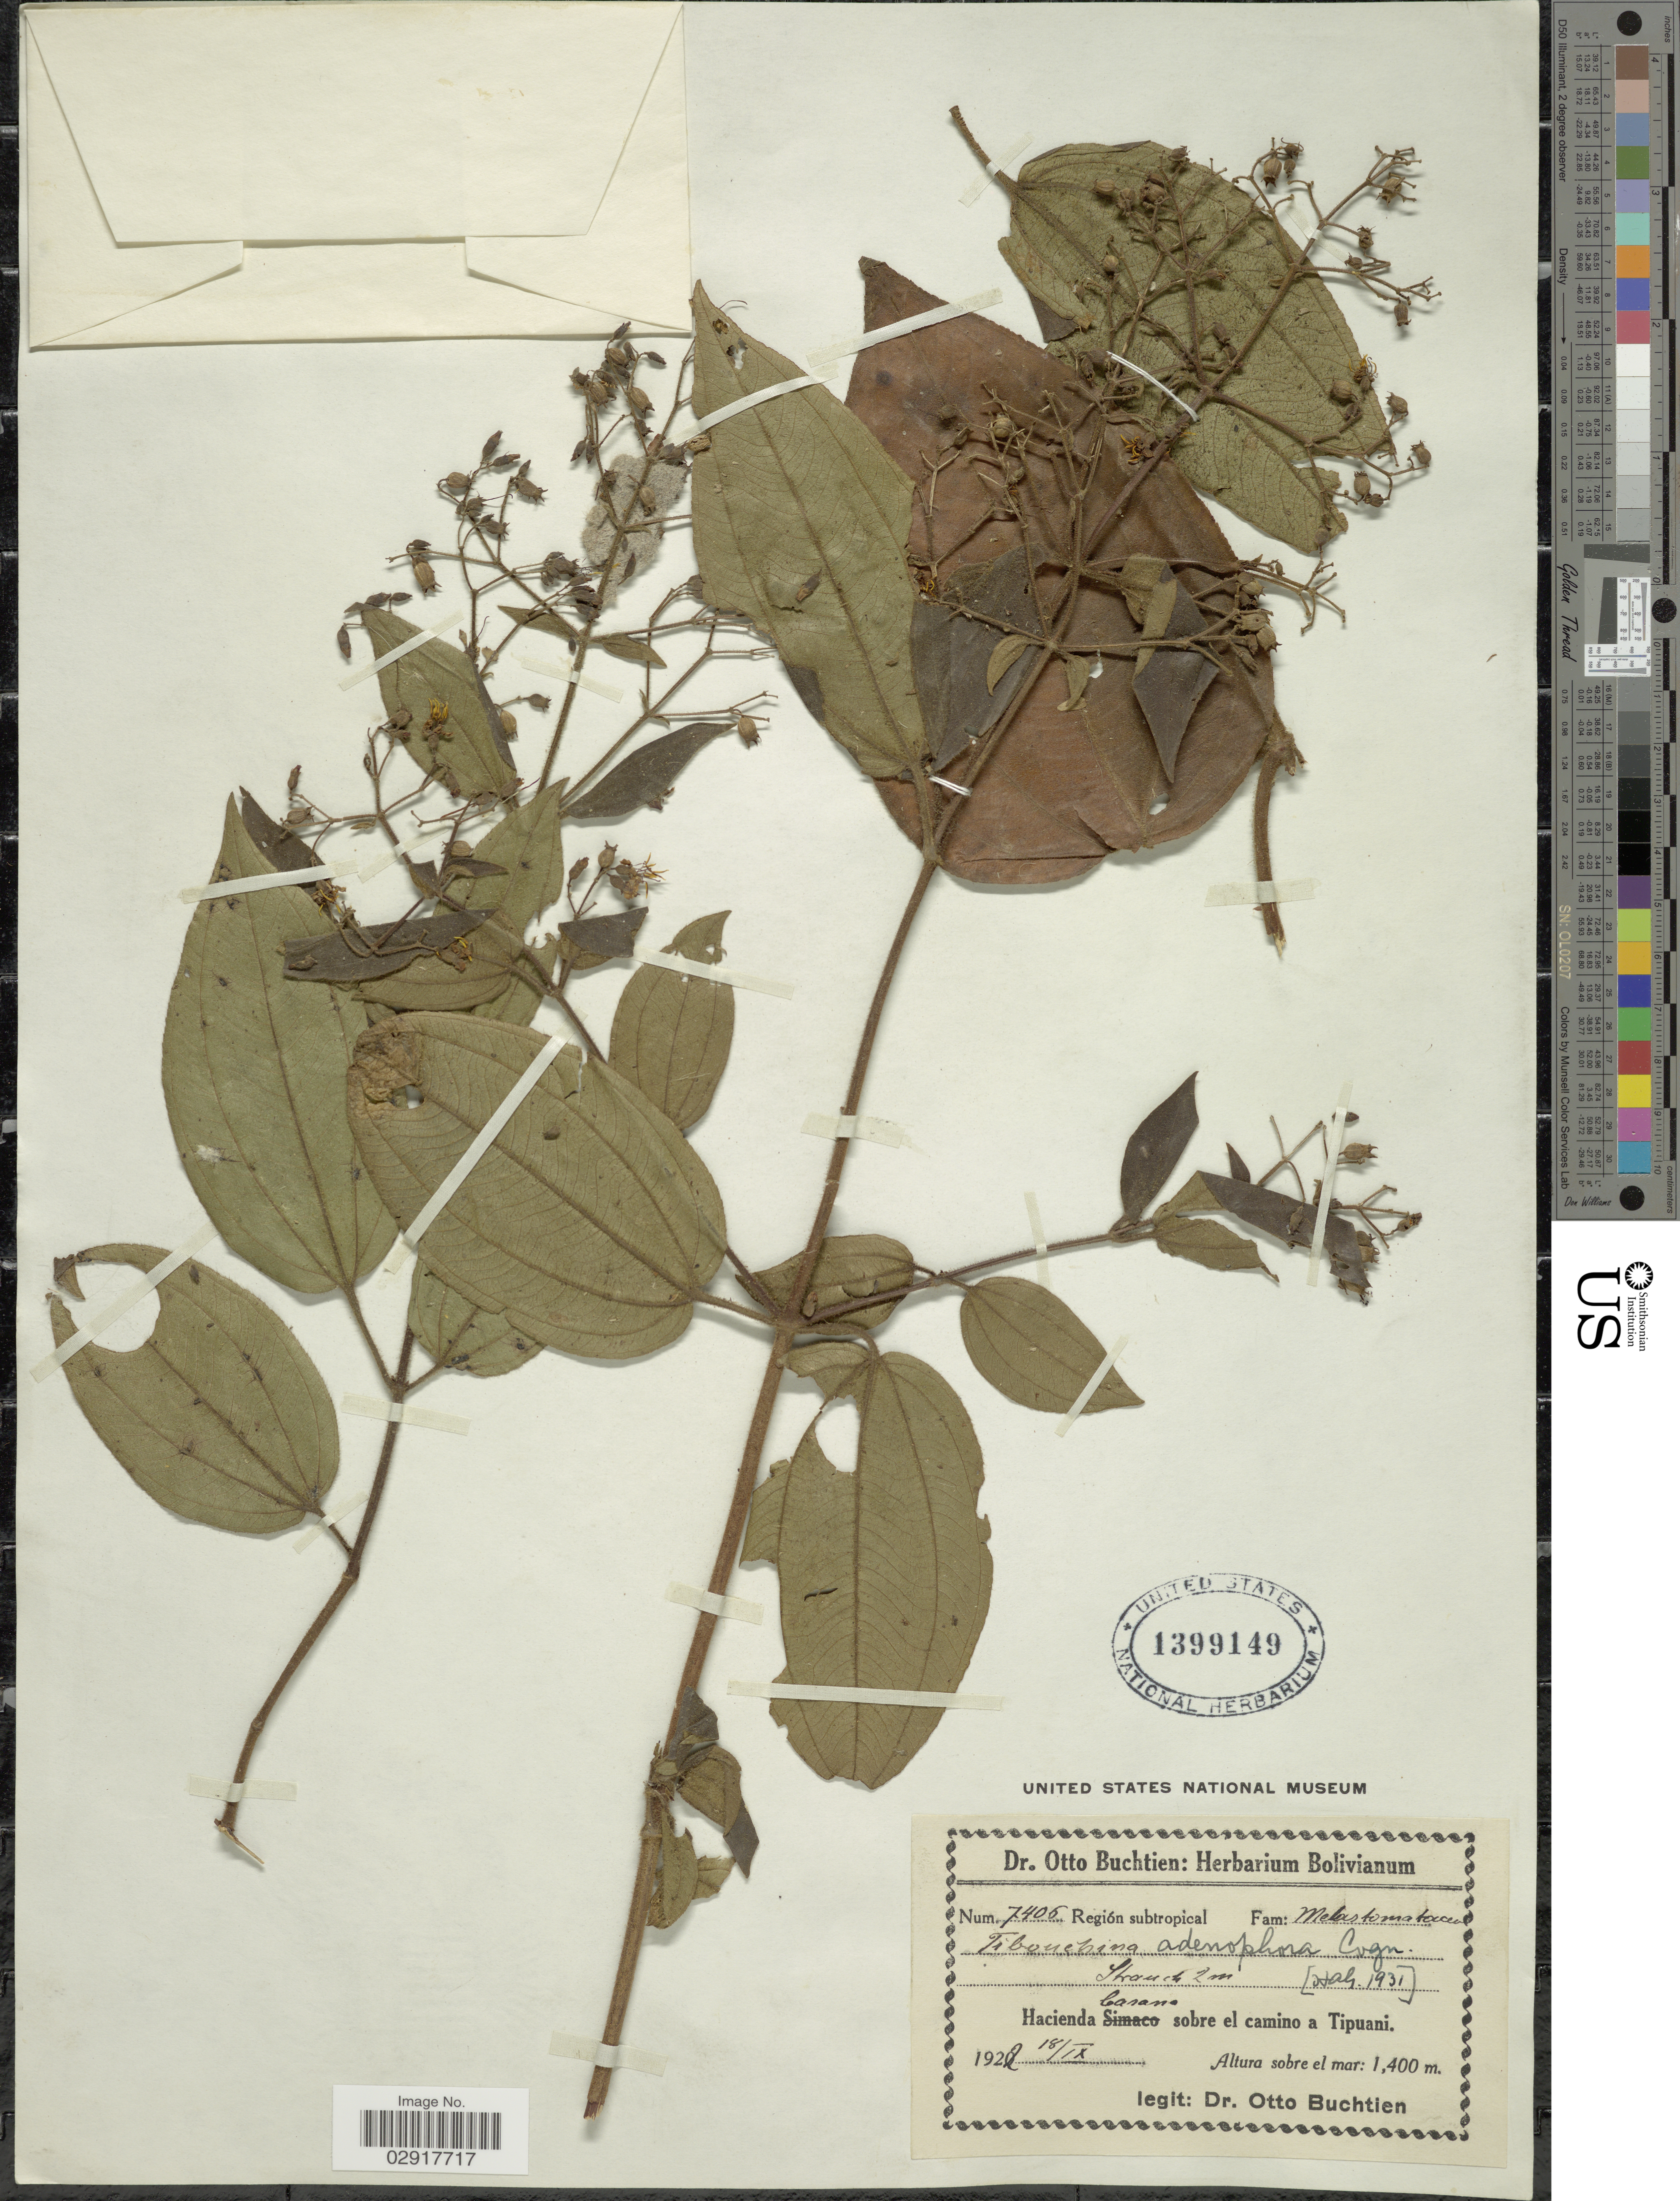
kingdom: Plantae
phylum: Tracheophyta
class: Magnoliopsida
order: Myrtales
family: Melastomataceae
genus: Chaetogastra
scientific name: Chaetogastra adenophora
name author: (Naudin) P.J.F. Guim. & Michelang.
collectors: O. Buchtien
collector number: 7406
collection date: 1922-09-18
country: Bolivia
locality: Región subtropical. Hacienda Carano sobre el camino a Tipuani.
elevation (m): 1400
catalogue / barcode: US 1399149